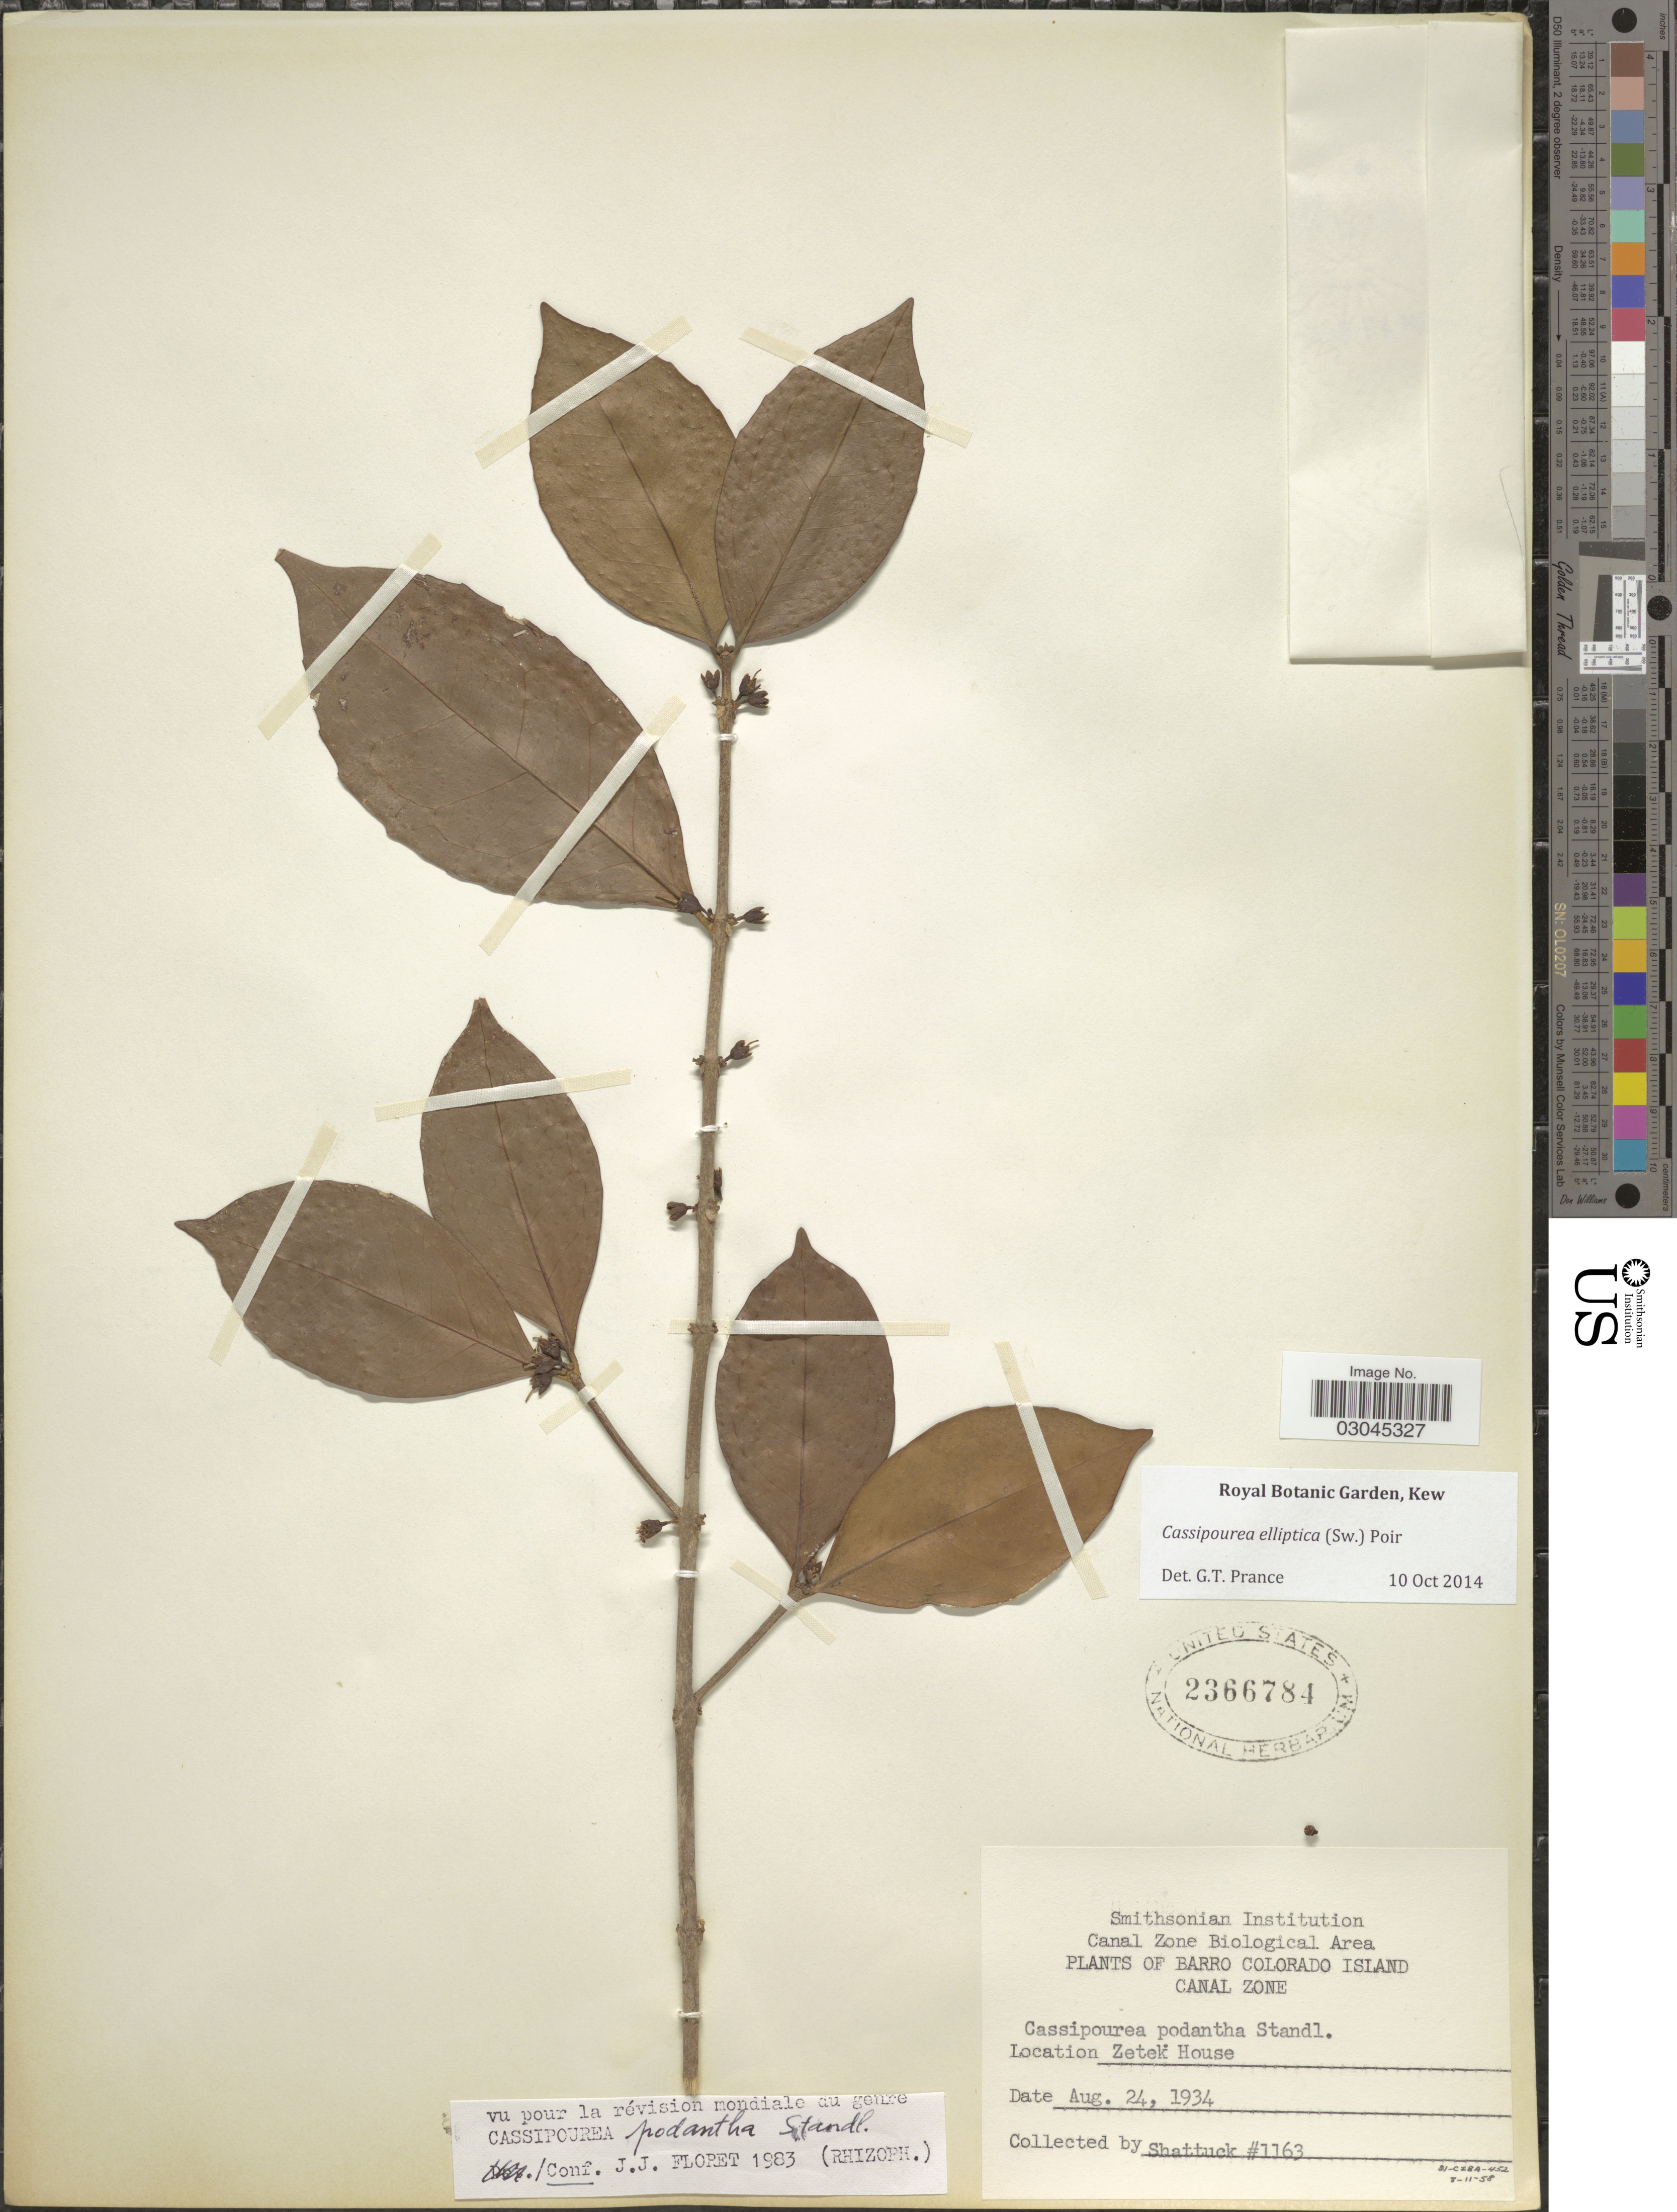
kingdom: Plantae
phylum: Tracheophyta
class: Magnoliopsida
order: Malpighiales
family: Rhizophoraceae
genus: Cassipourea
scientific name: Cassipourea elliptica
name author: (Sw.) Poir.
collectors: Shattuck, --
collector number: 1163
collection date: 1934-08-24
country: Panama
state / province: Panamá Oeste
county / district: Canal Zone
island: Barro Colorado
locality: Barro Colorado Island. Canal Zone. Zetek House.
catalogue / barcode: US 2366784